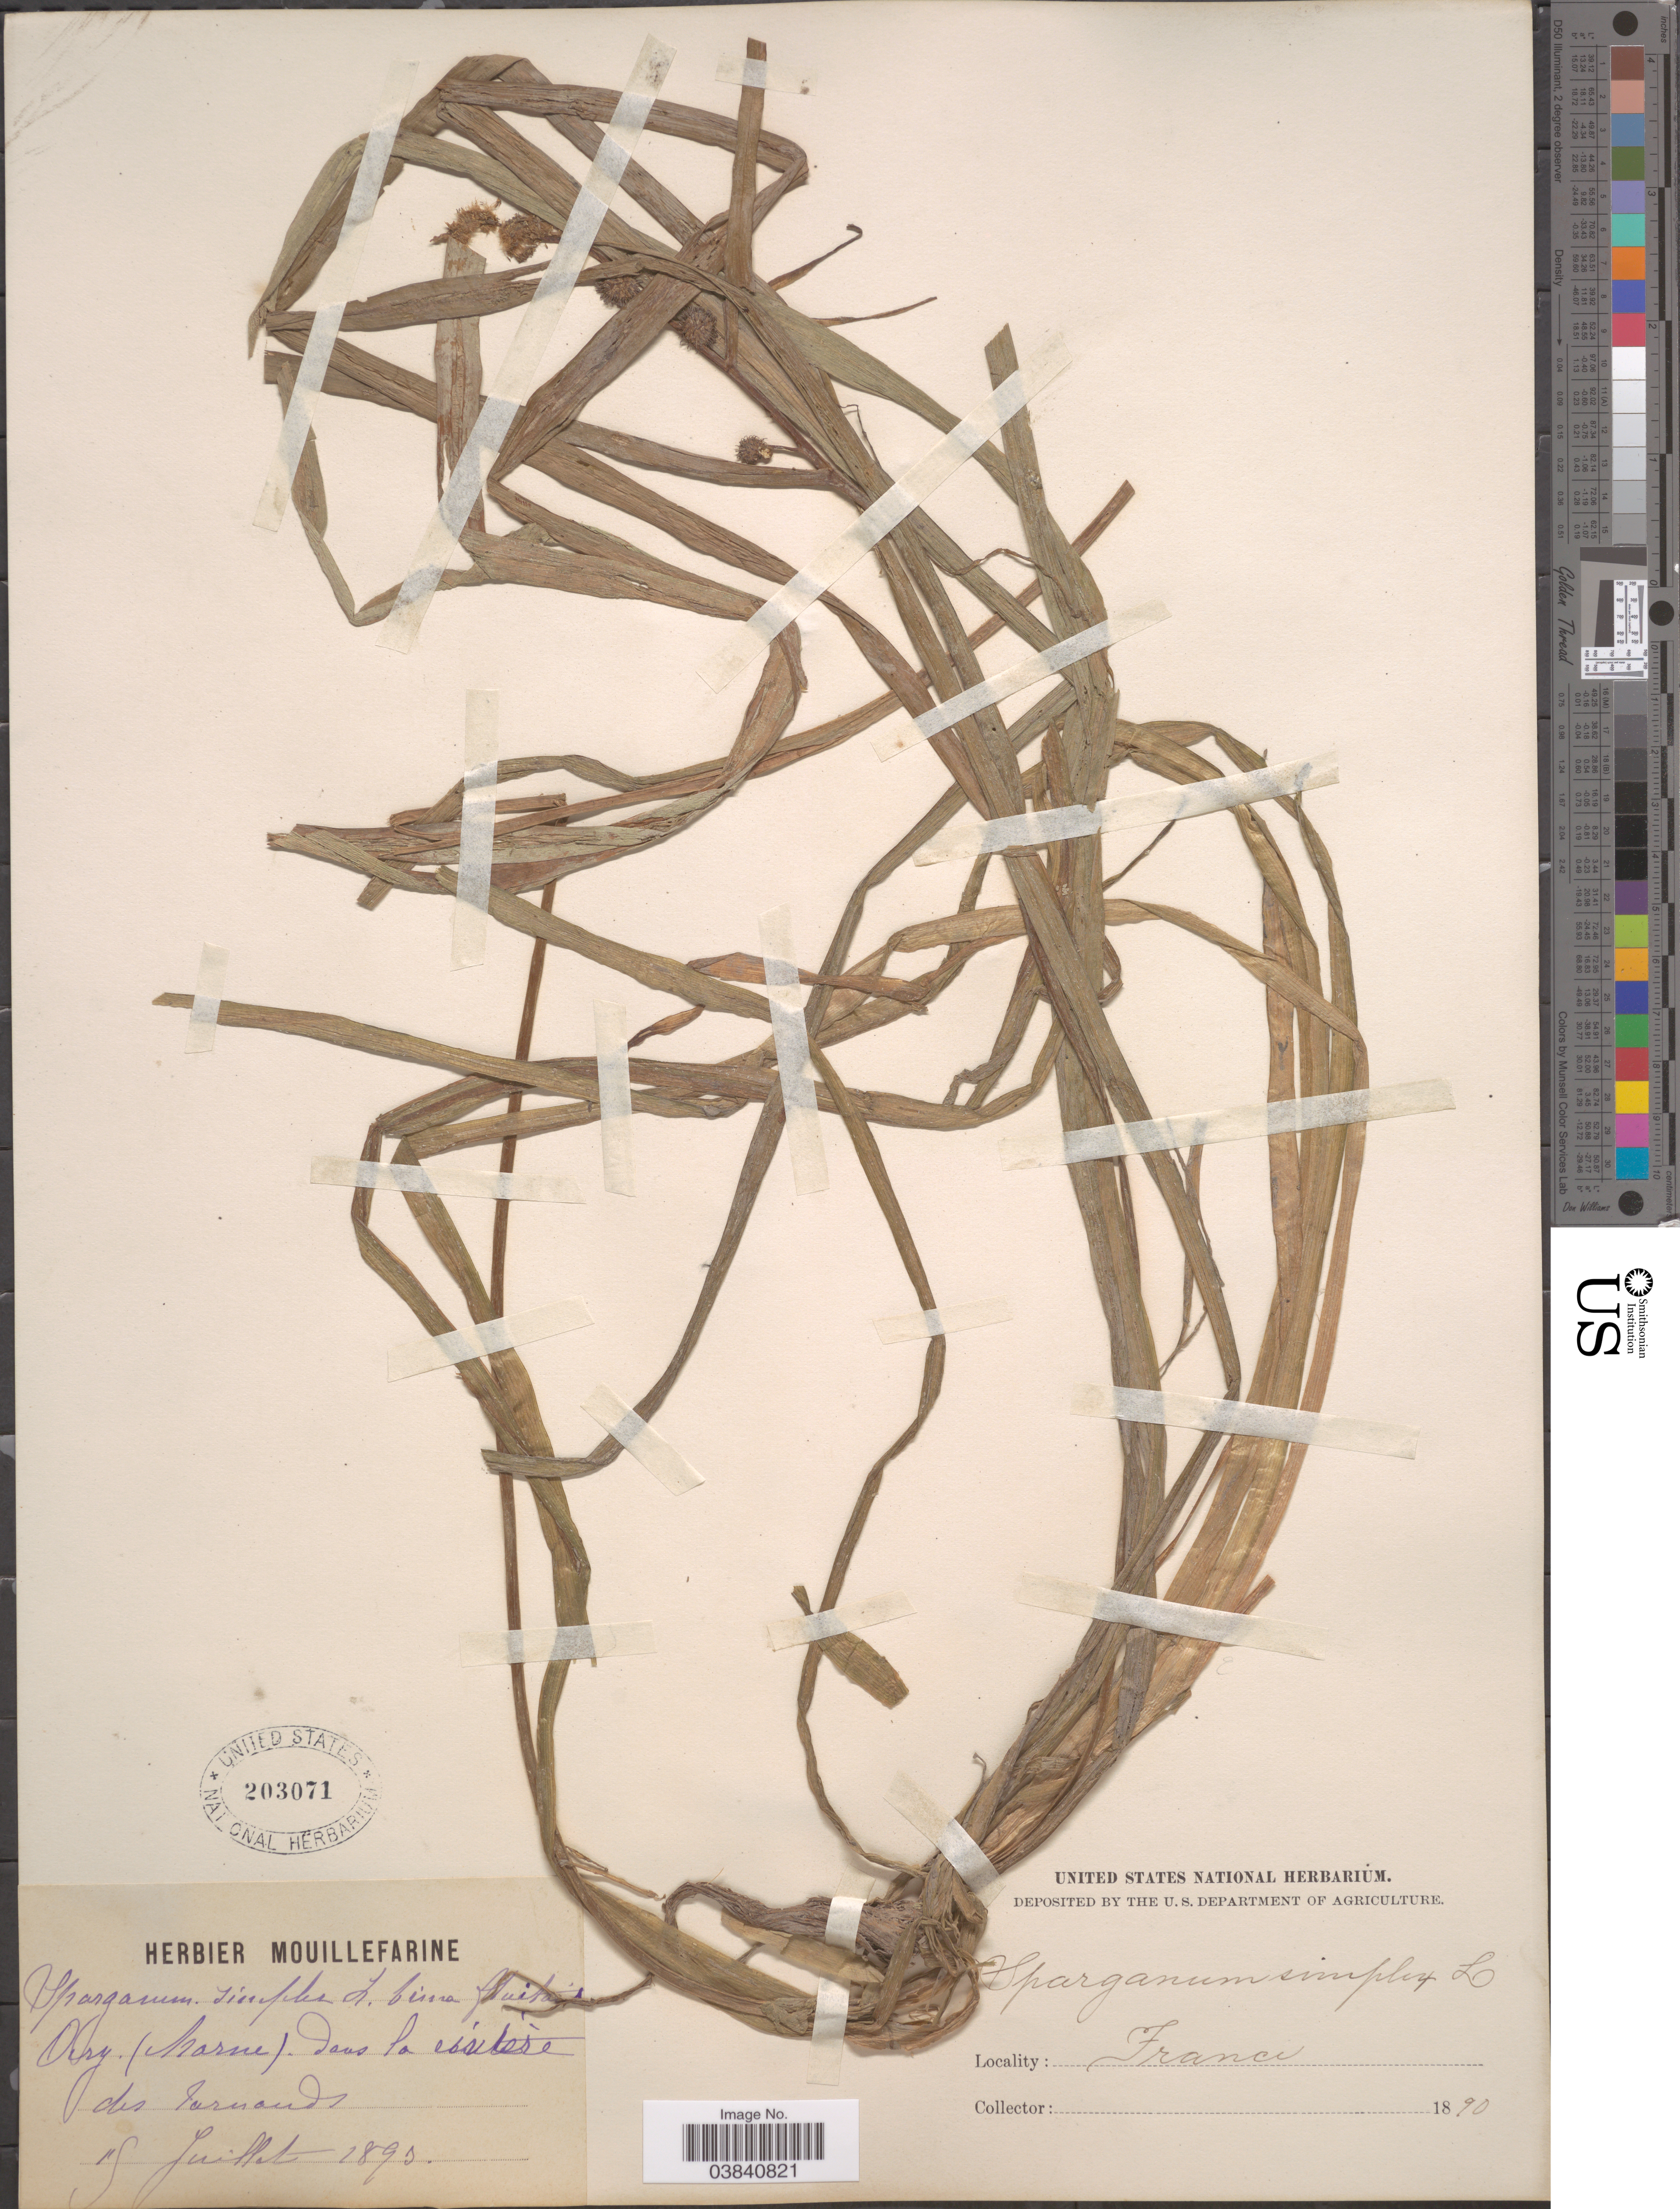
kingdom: Plantae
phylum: Tracheophyta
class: Liliopsida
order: Poales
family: Typhaceae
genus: Sparganium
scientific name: Sparganium simplex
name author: Huds.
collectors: ex herb. Mouillefarine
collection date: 1890-07-15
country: France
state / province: Grand Est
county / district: Marne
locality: Oiry (Marne), dans la rivière des Tarnauds.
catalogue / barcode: US 203071